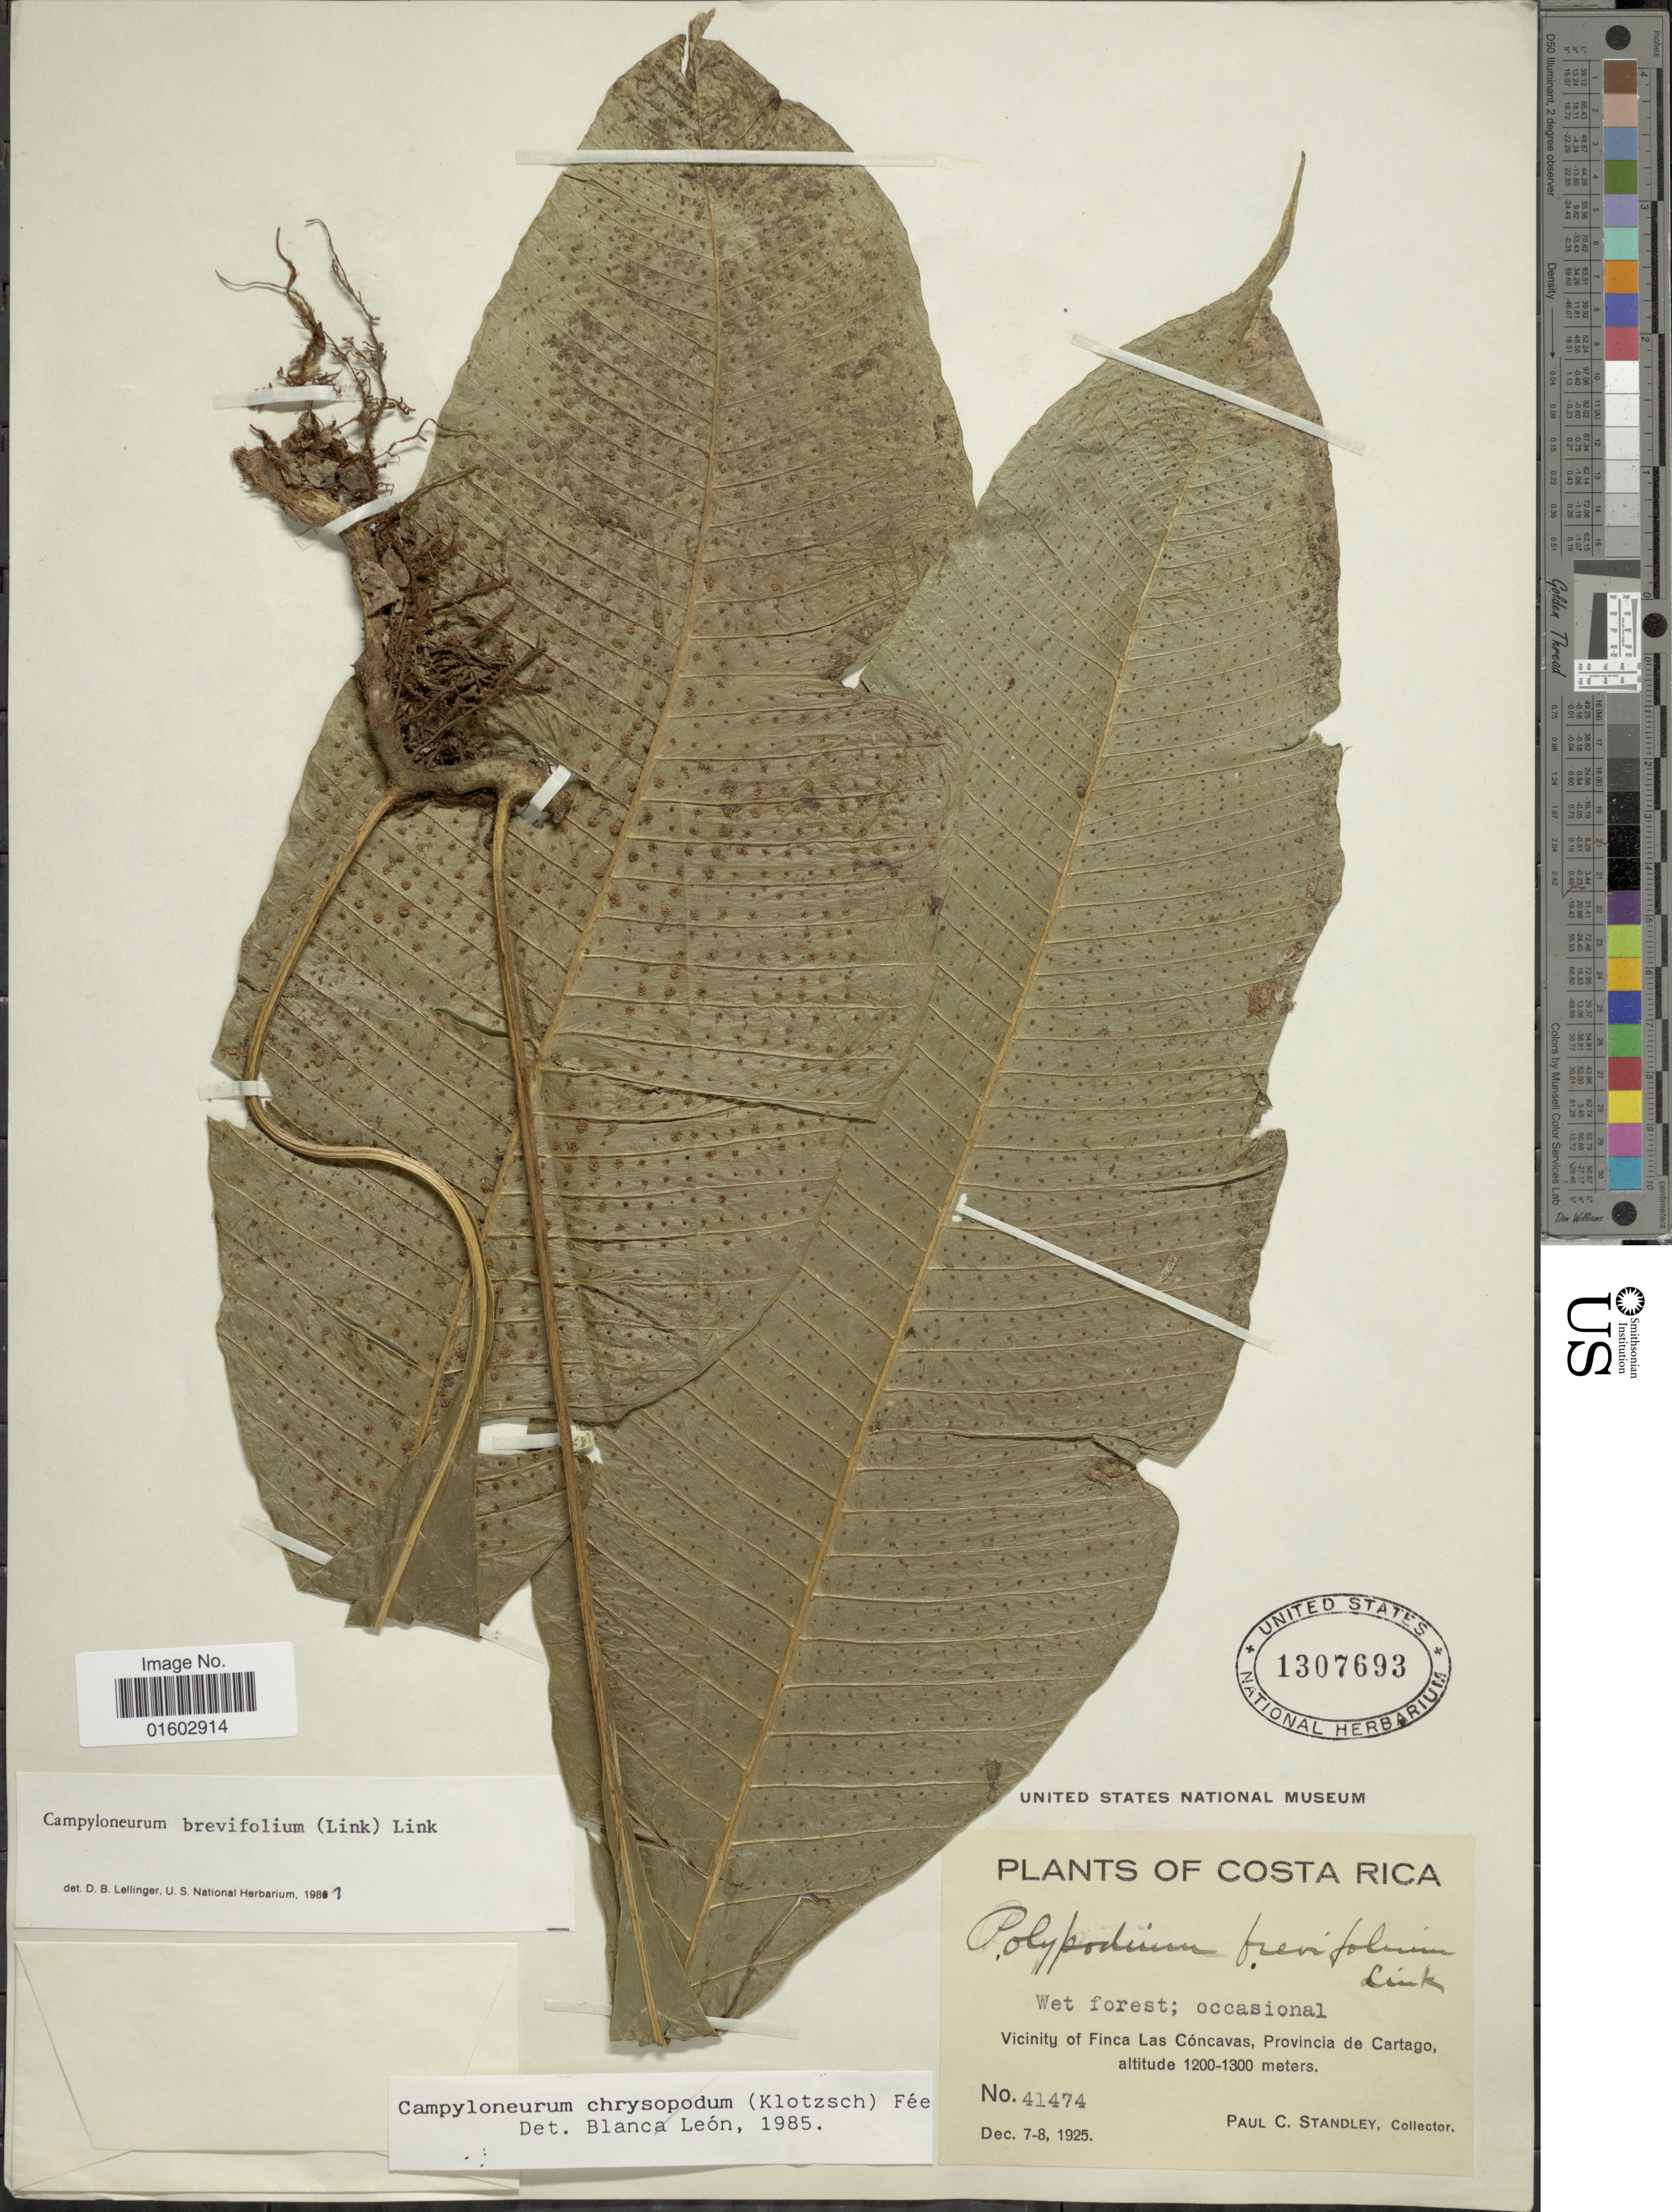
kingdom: Plantae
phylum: Tracheophyta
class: Polypodiopsida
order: Polypodiales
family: Polypodiaceae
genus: Campyloneurum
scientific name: Campyloneurum coarctatum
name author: (Kunze) Fée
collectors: P. C. Standley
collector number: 41474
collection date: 1925-12-07/1925-12-08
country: Costa Rica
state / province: Cartago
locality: Vicinity of Finca Las Concavas, Provincia de Cartago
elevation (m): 1200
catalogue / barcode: US 1307693